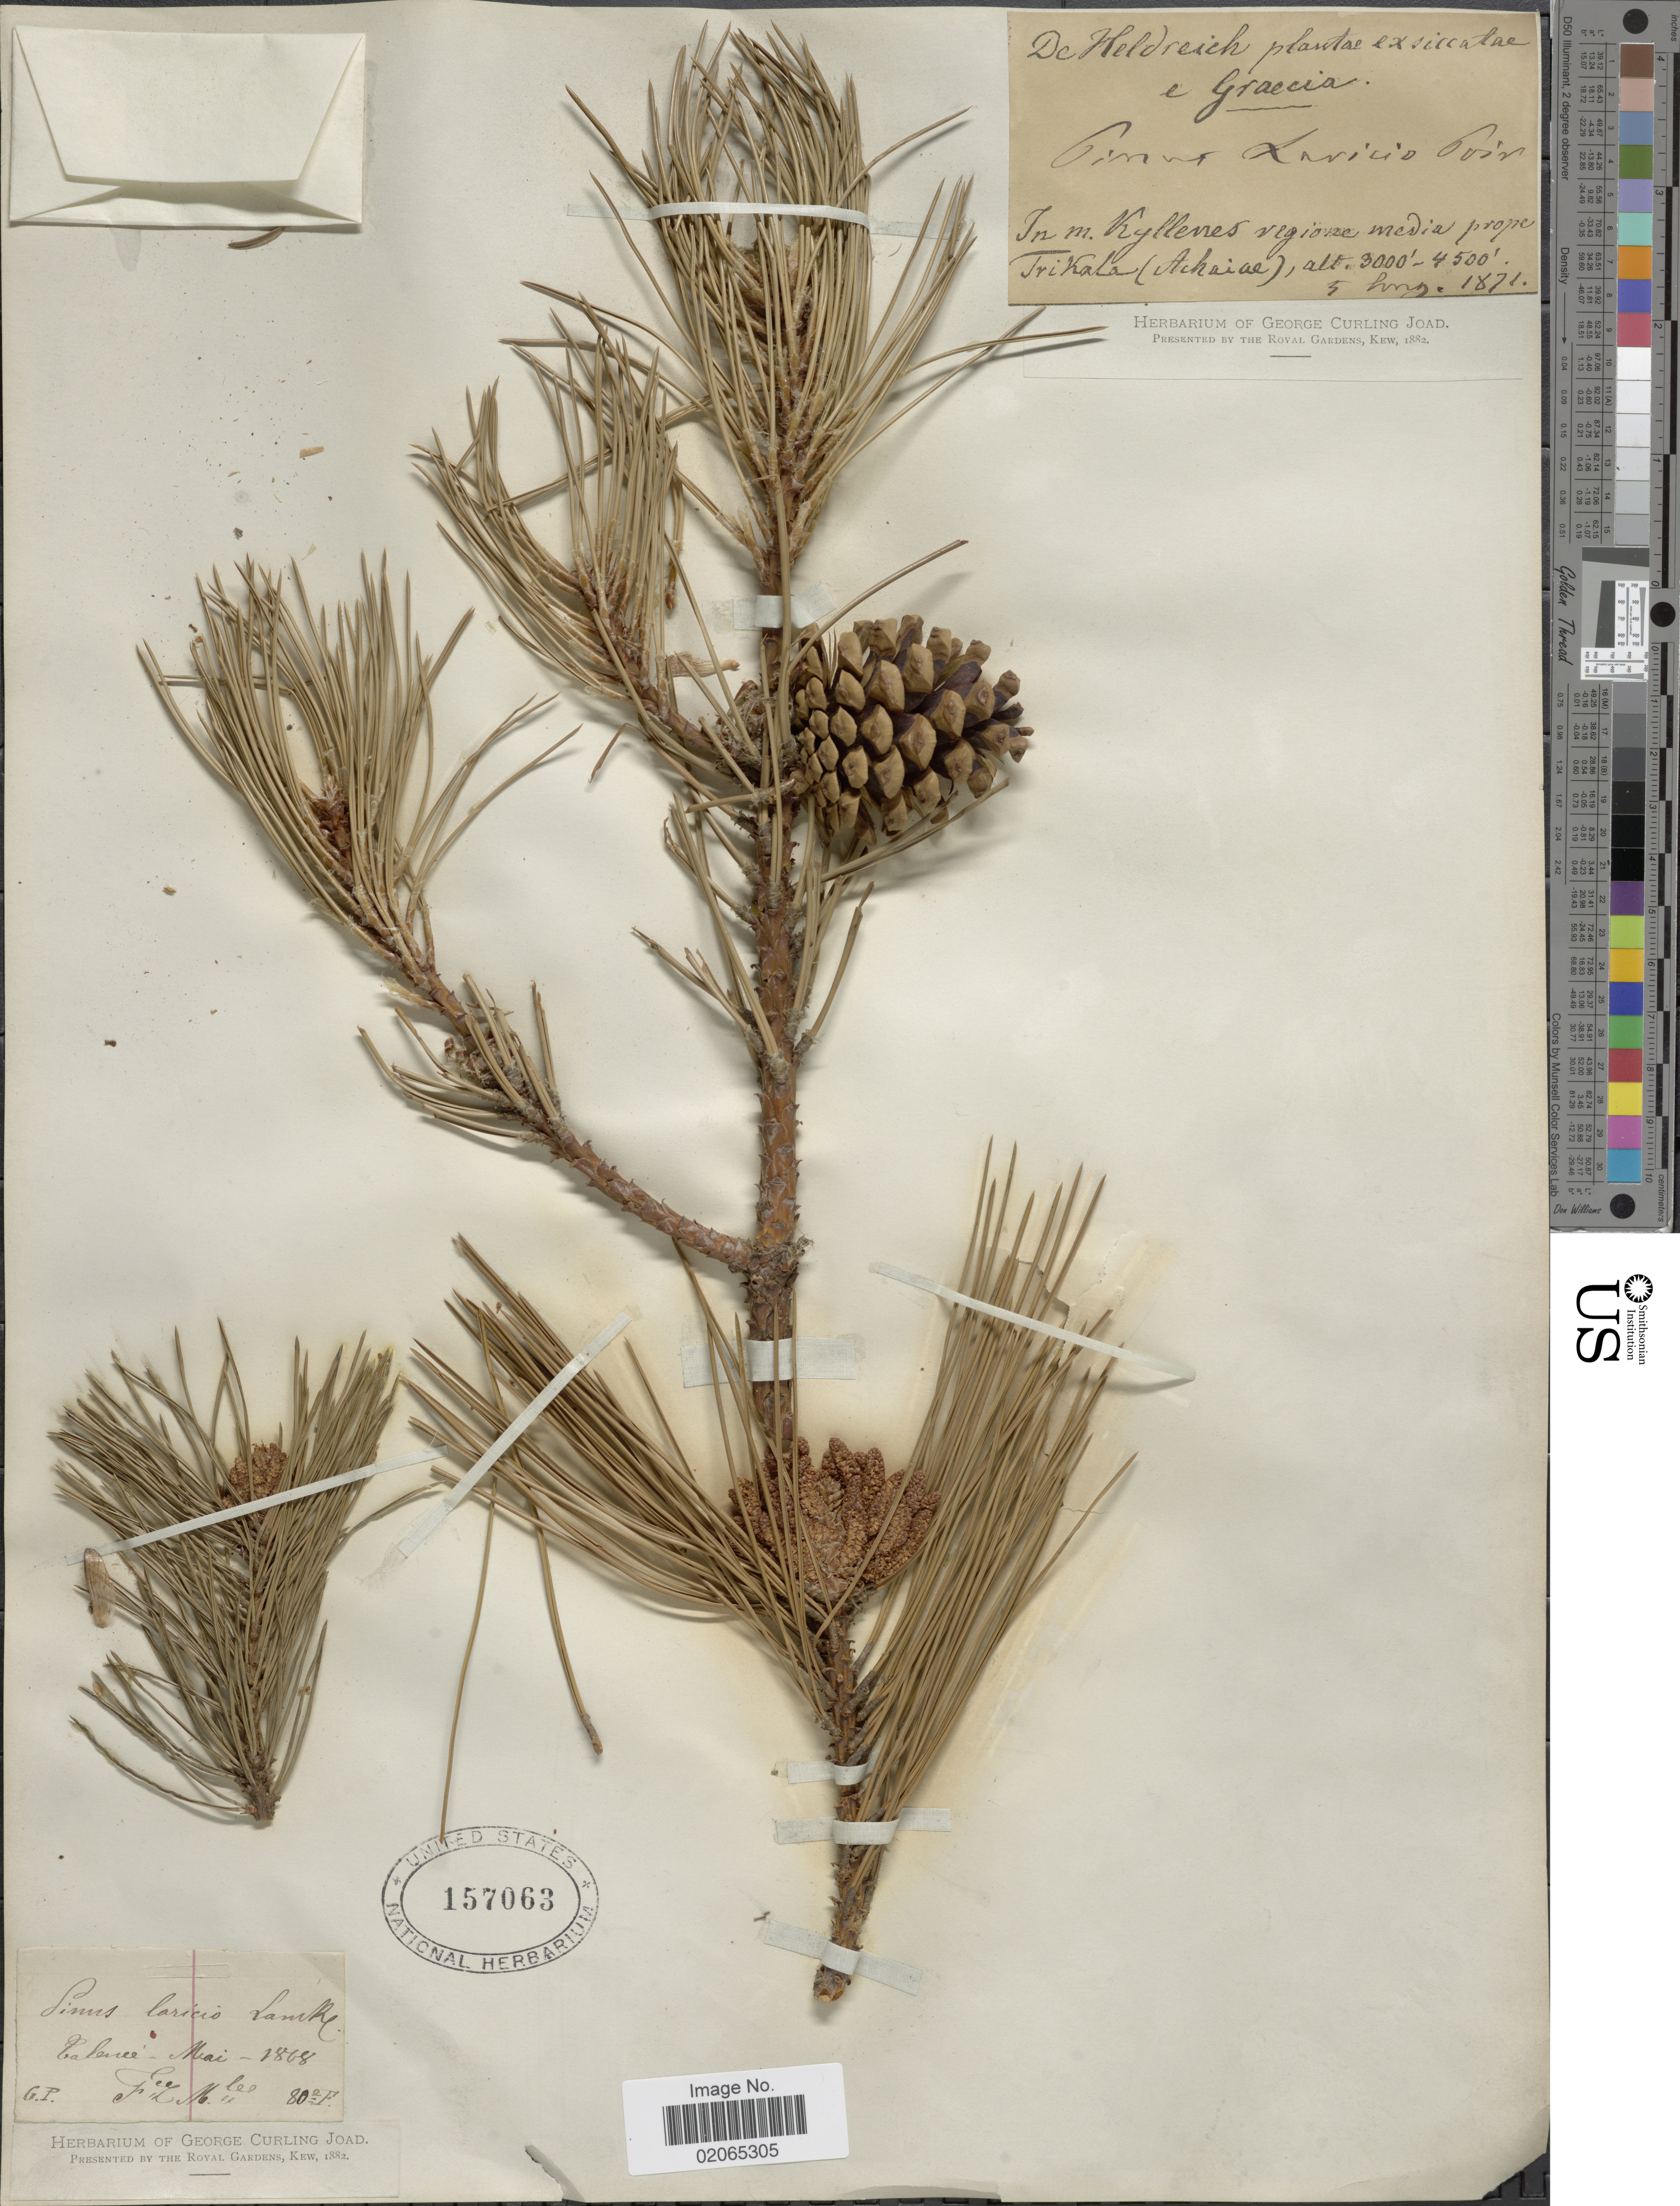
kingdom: Plantae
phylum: Tracheophyta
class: Pinopsida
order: Pinales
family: Pinaceae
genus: Pinus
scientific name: Pinus nigra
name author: Arnold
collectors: -. De Heldreich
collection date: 1868-05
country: Greece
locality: In m. Kyllenes regione media prope Trikala (Achaiae).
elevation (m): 914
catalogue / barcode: US 157063